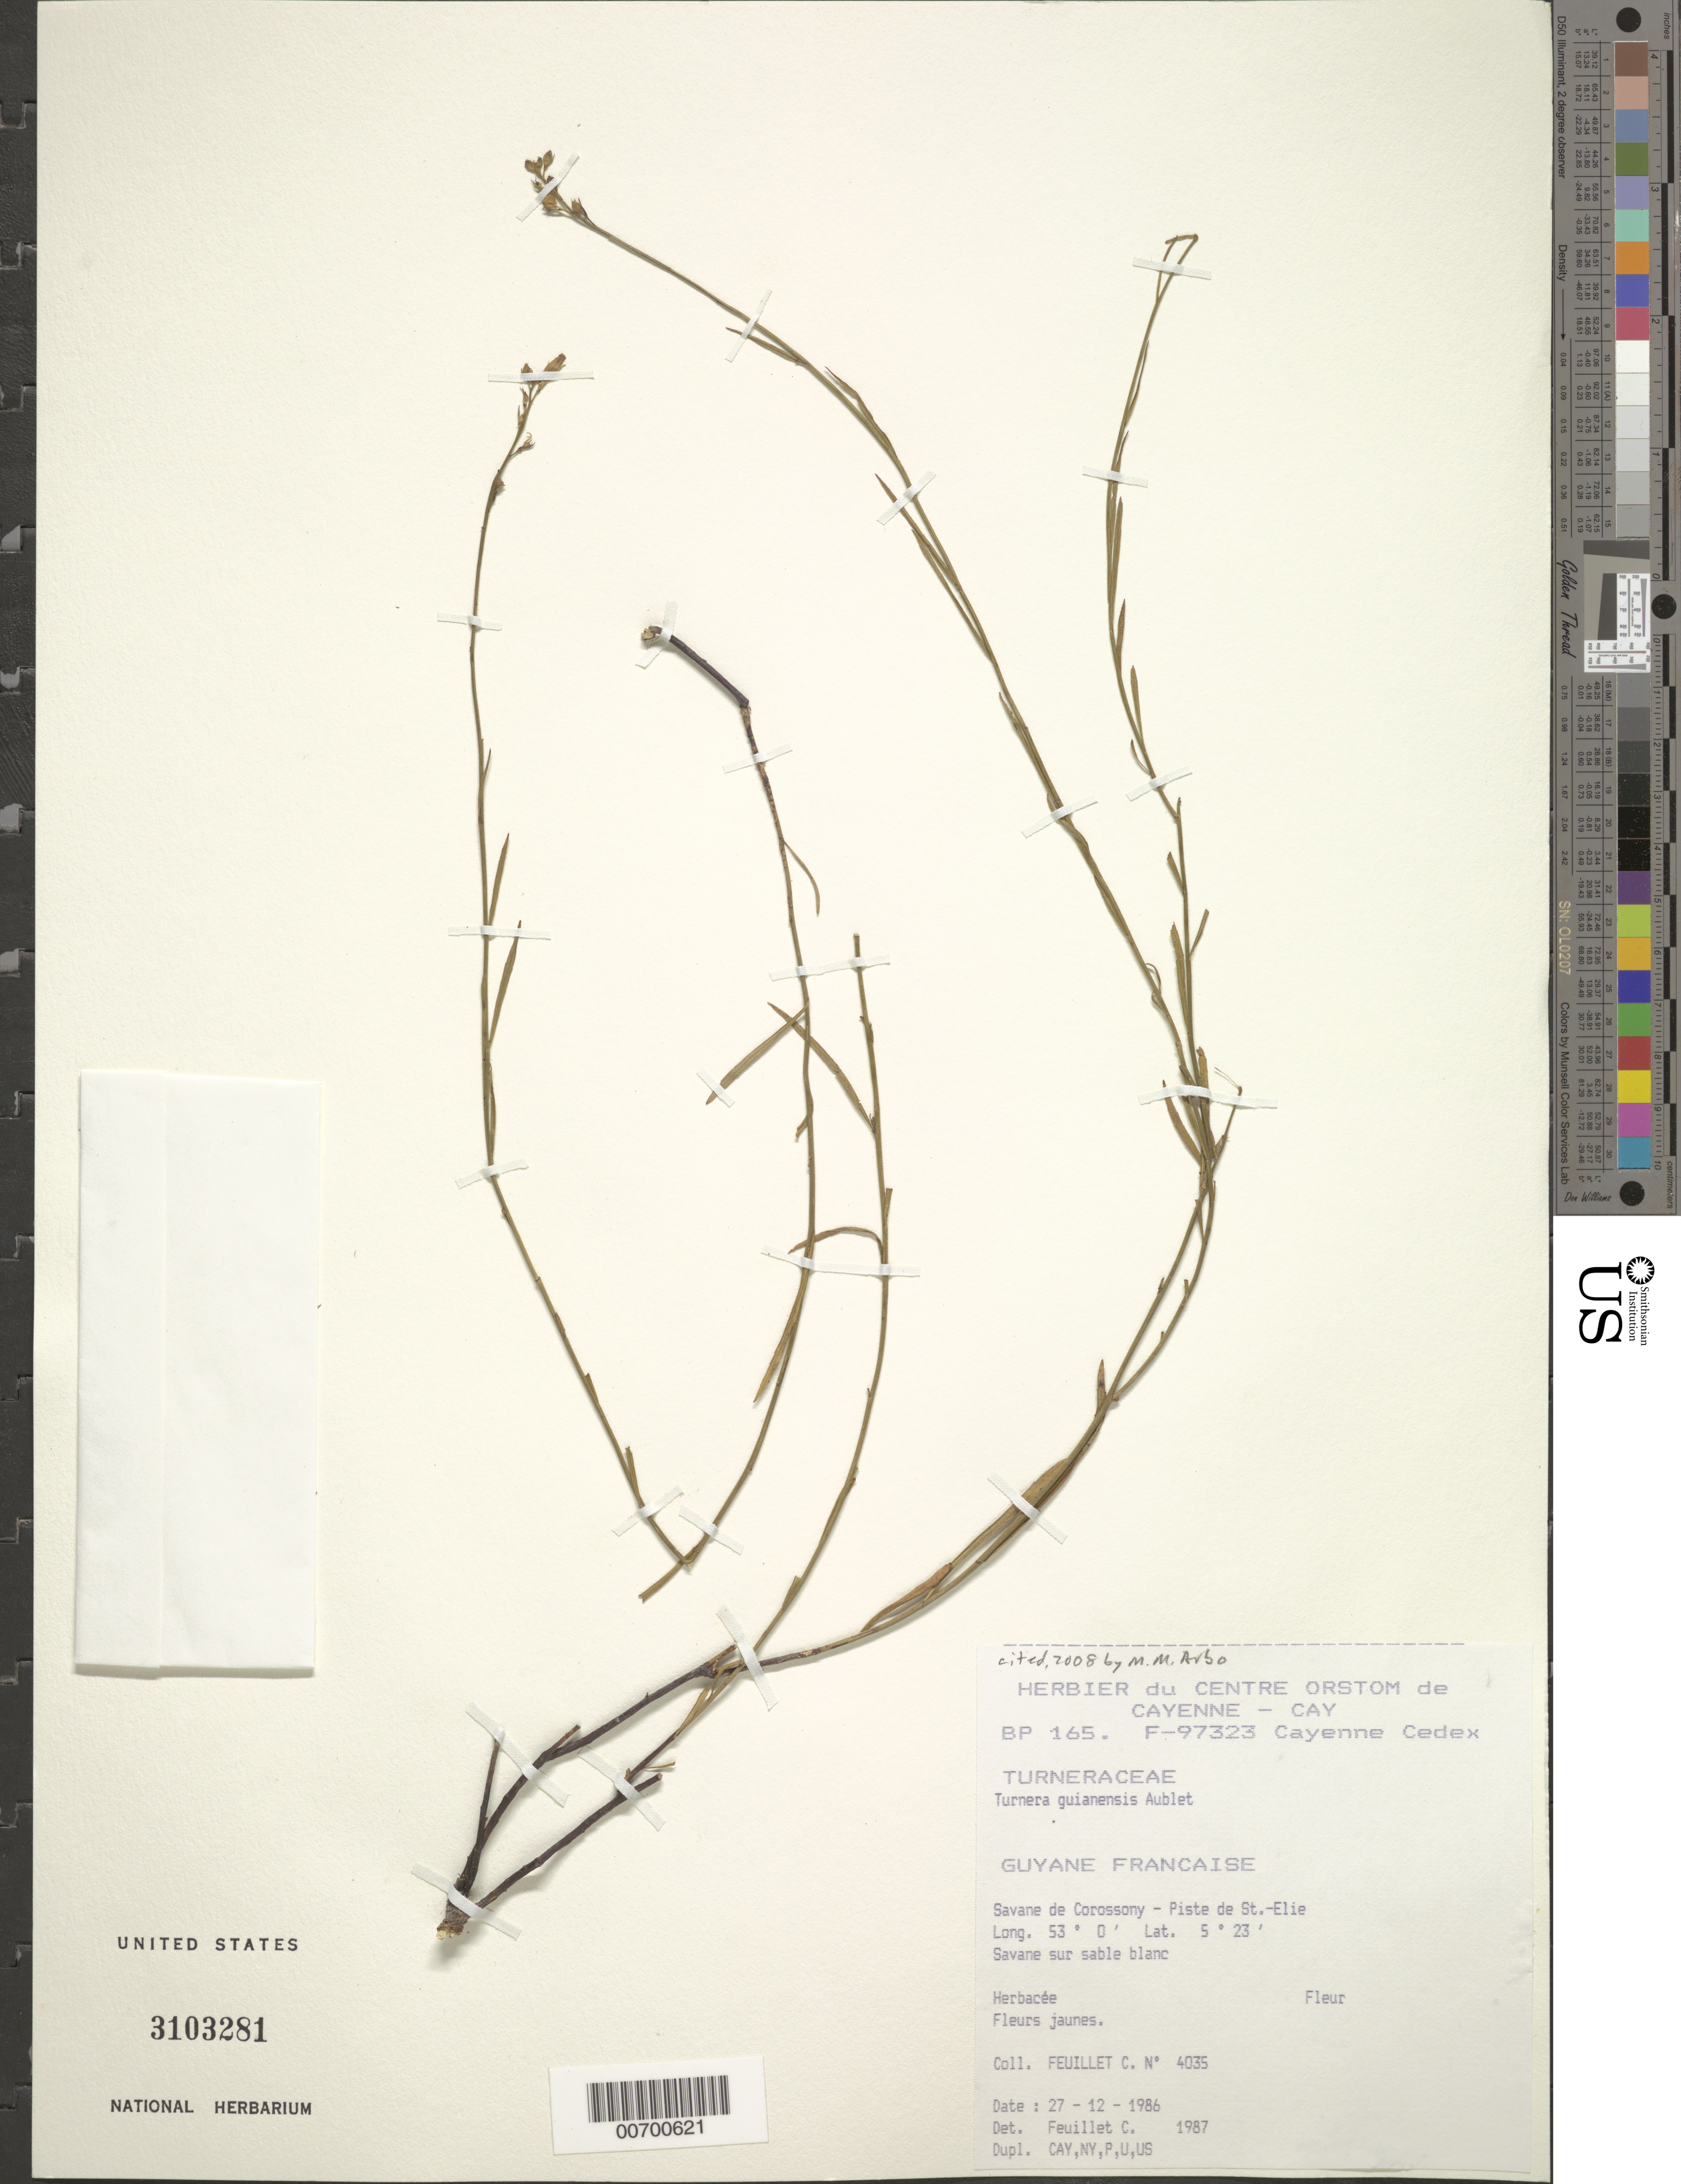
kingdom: Plantae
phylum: Tracheophyta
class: Magnoliopsida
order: Malpighiales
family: Turneraceae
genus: Turnera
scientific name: Turnera guianensis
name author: Aubl.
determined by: Feuillet, C.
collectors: C. Feuillet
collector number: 4035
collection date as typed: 27-Dec-86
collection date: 1986-12-27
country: French Guiana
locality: Savane de Corossony, Piste de Saint-Élie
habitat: Savanna on white sand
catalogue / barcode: US 3103281